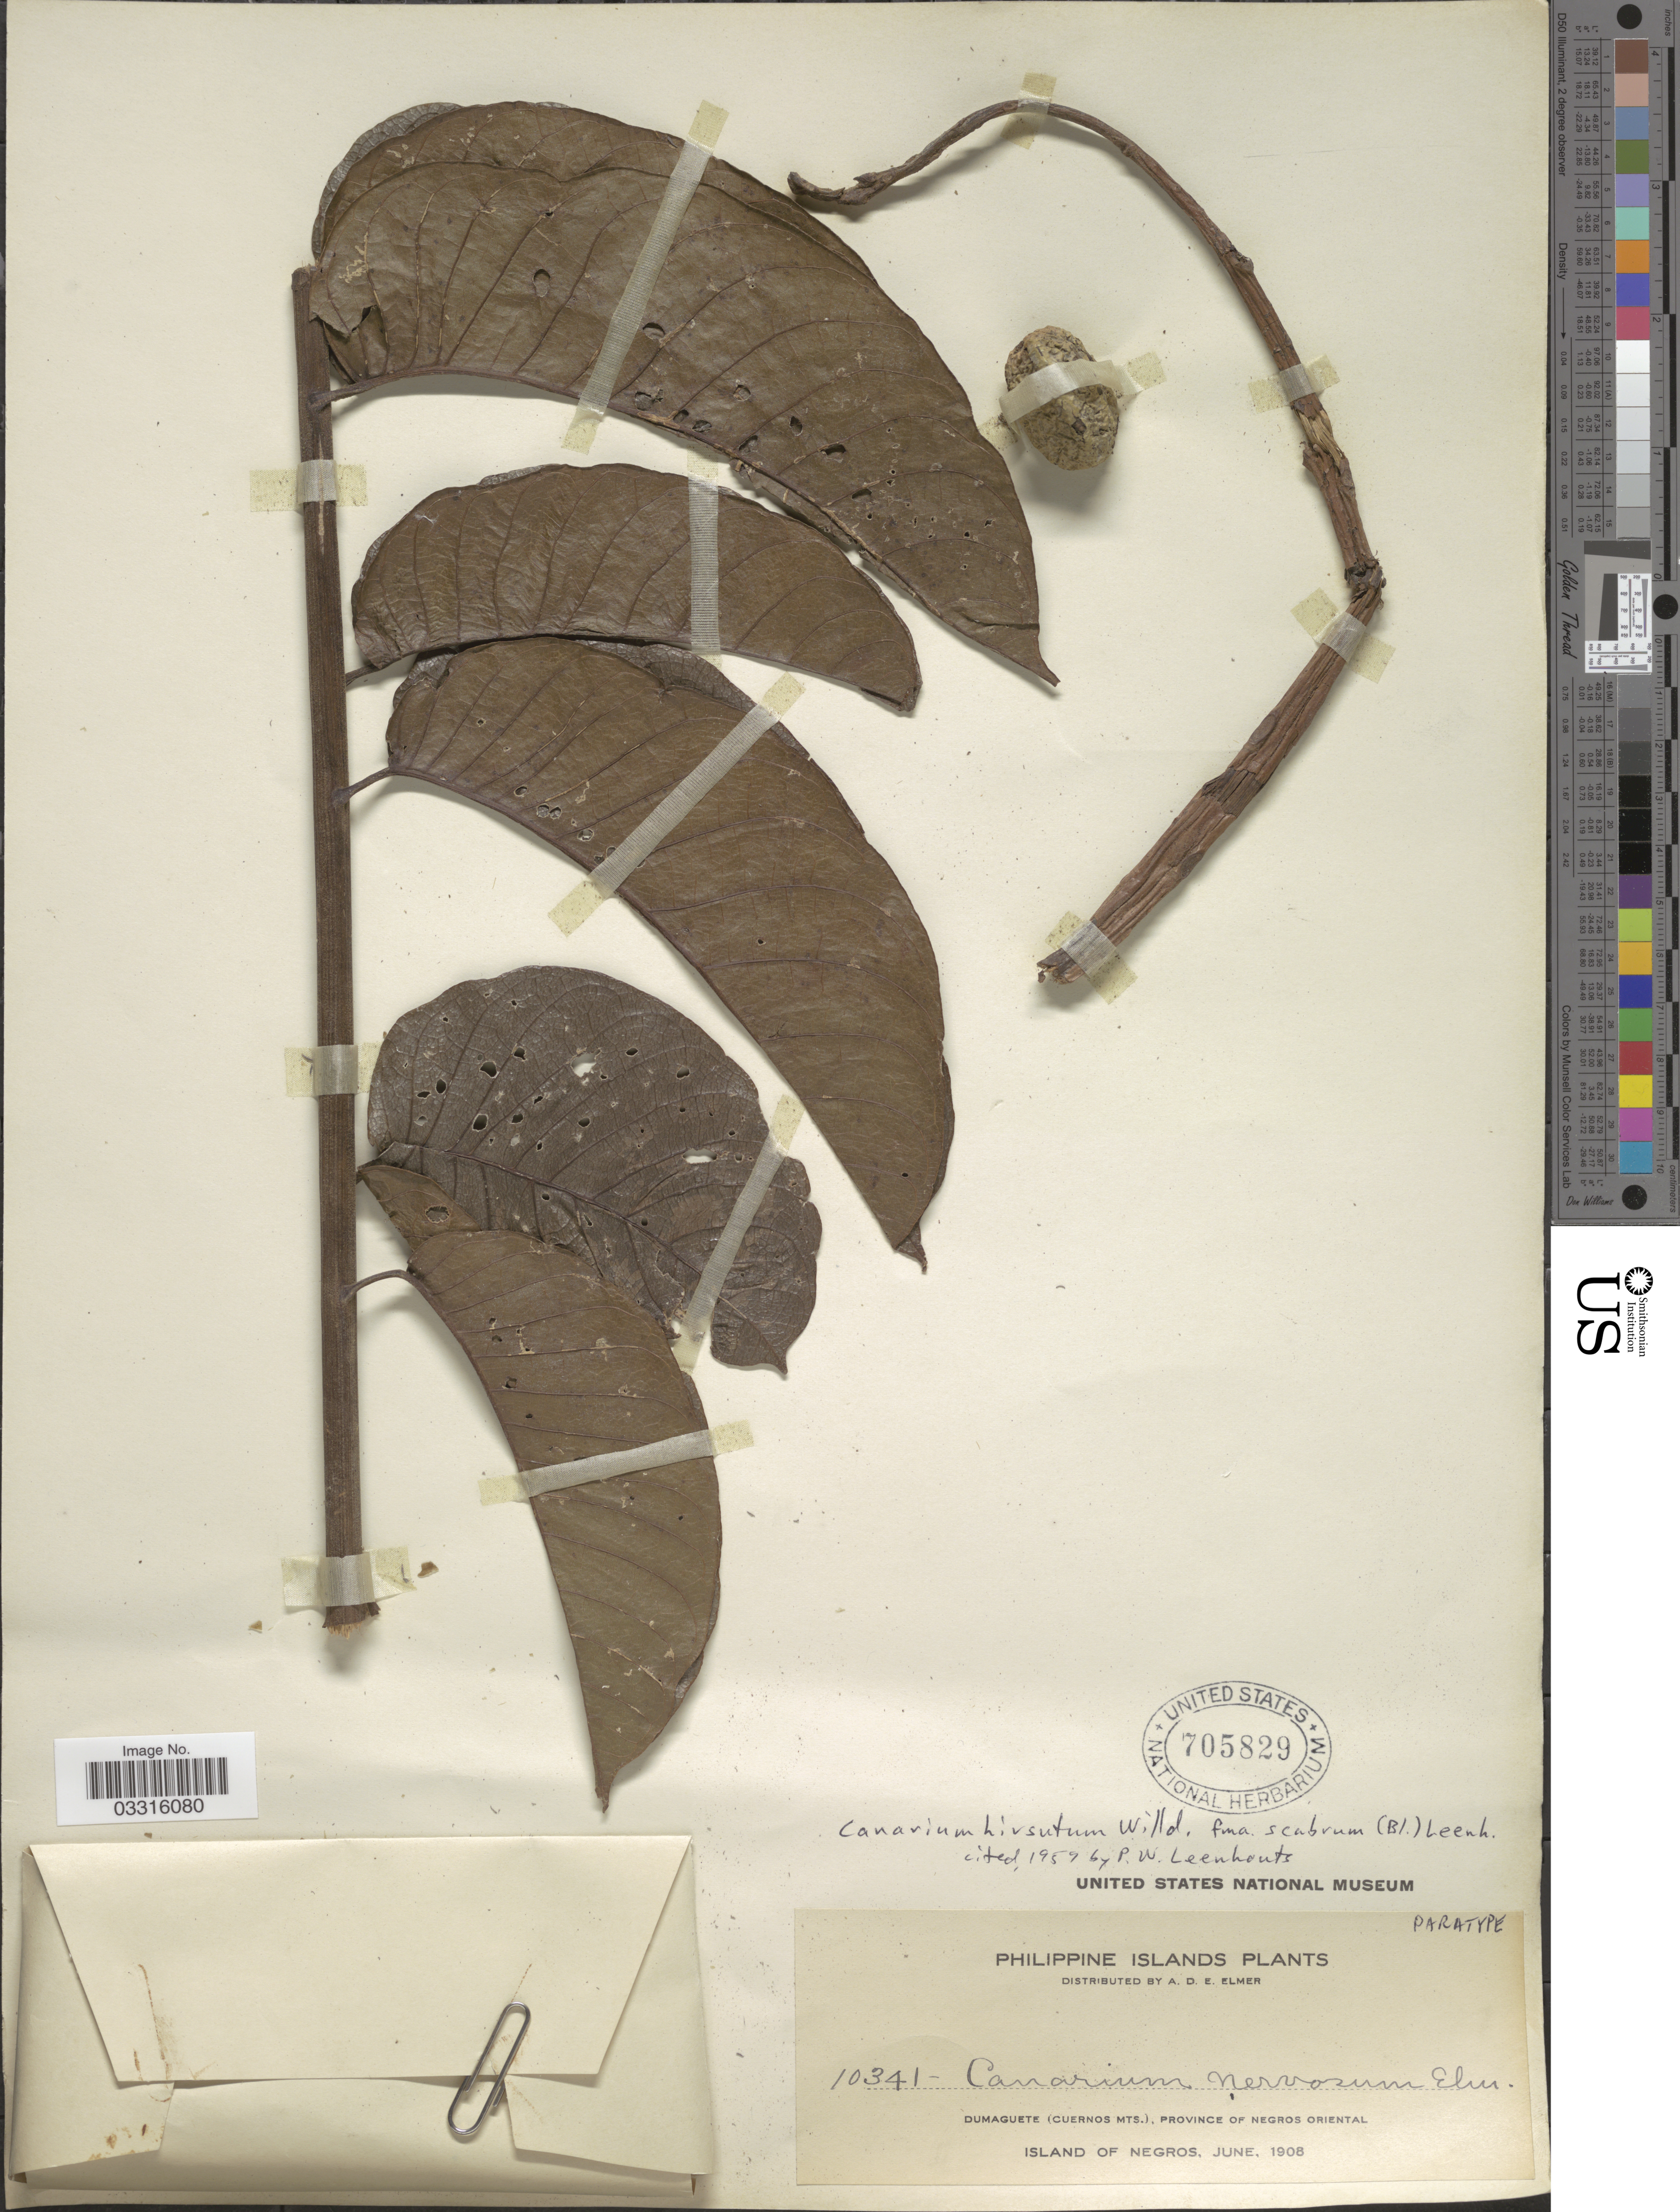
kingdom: Plantae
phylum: Tracheophyta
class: Magnoliopsida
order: Sapindales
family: Burseraceae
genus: Canarium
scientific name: Canarium hirsutum f. scabrum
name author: (Blume) Leenh.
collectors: A. D. E. Elmer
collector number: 10341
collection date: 1908-06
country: Philippines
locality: Dumaguete (Cuernos Mts.), Province of Negros Oriental. Island of Negros.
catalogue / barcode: US 705829